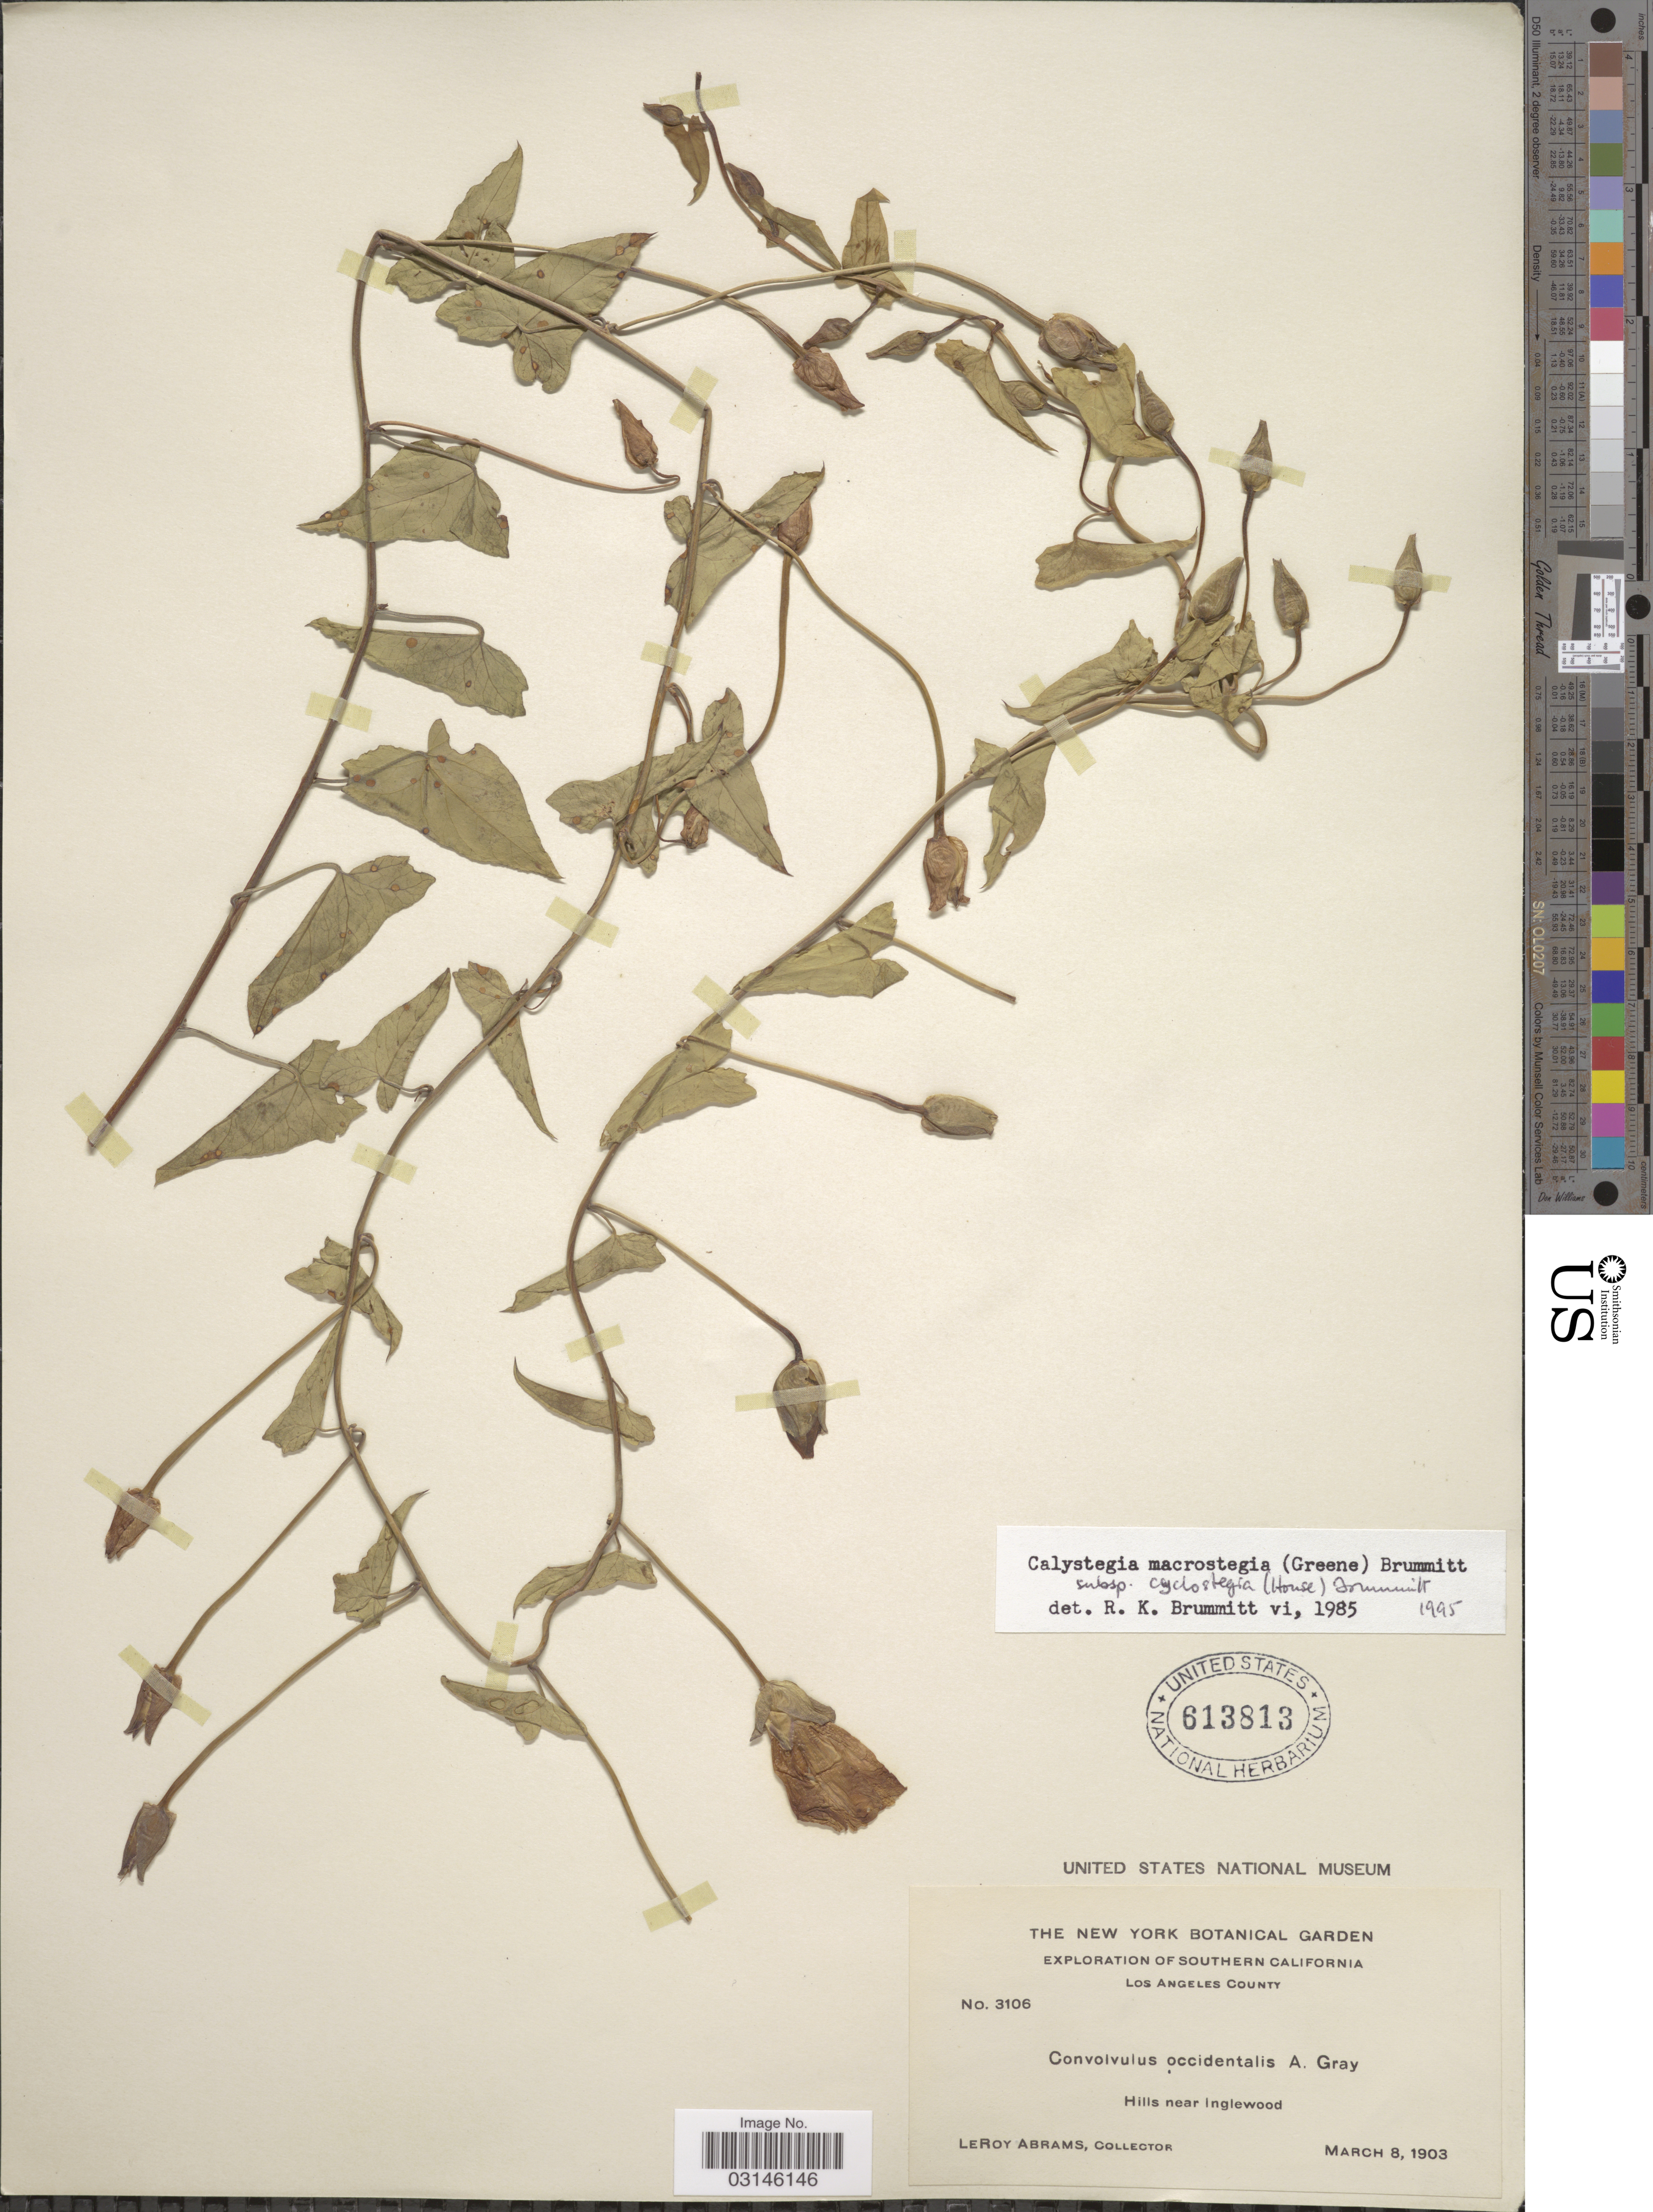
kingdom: Plantae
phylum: Tracheophyta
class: Magnoliopsida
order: Solanales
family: Convolvulaceae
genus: Calystegia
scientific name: Calystegia macrostegia subsp. cyclostegia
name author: Brummitt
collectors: L. Abrams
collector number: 3106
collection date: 1903-03-08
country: United States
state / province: California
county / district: Los Angeles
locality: Southern California. Los Angeles County. Hills near Inglewood.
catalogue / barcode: US 613813